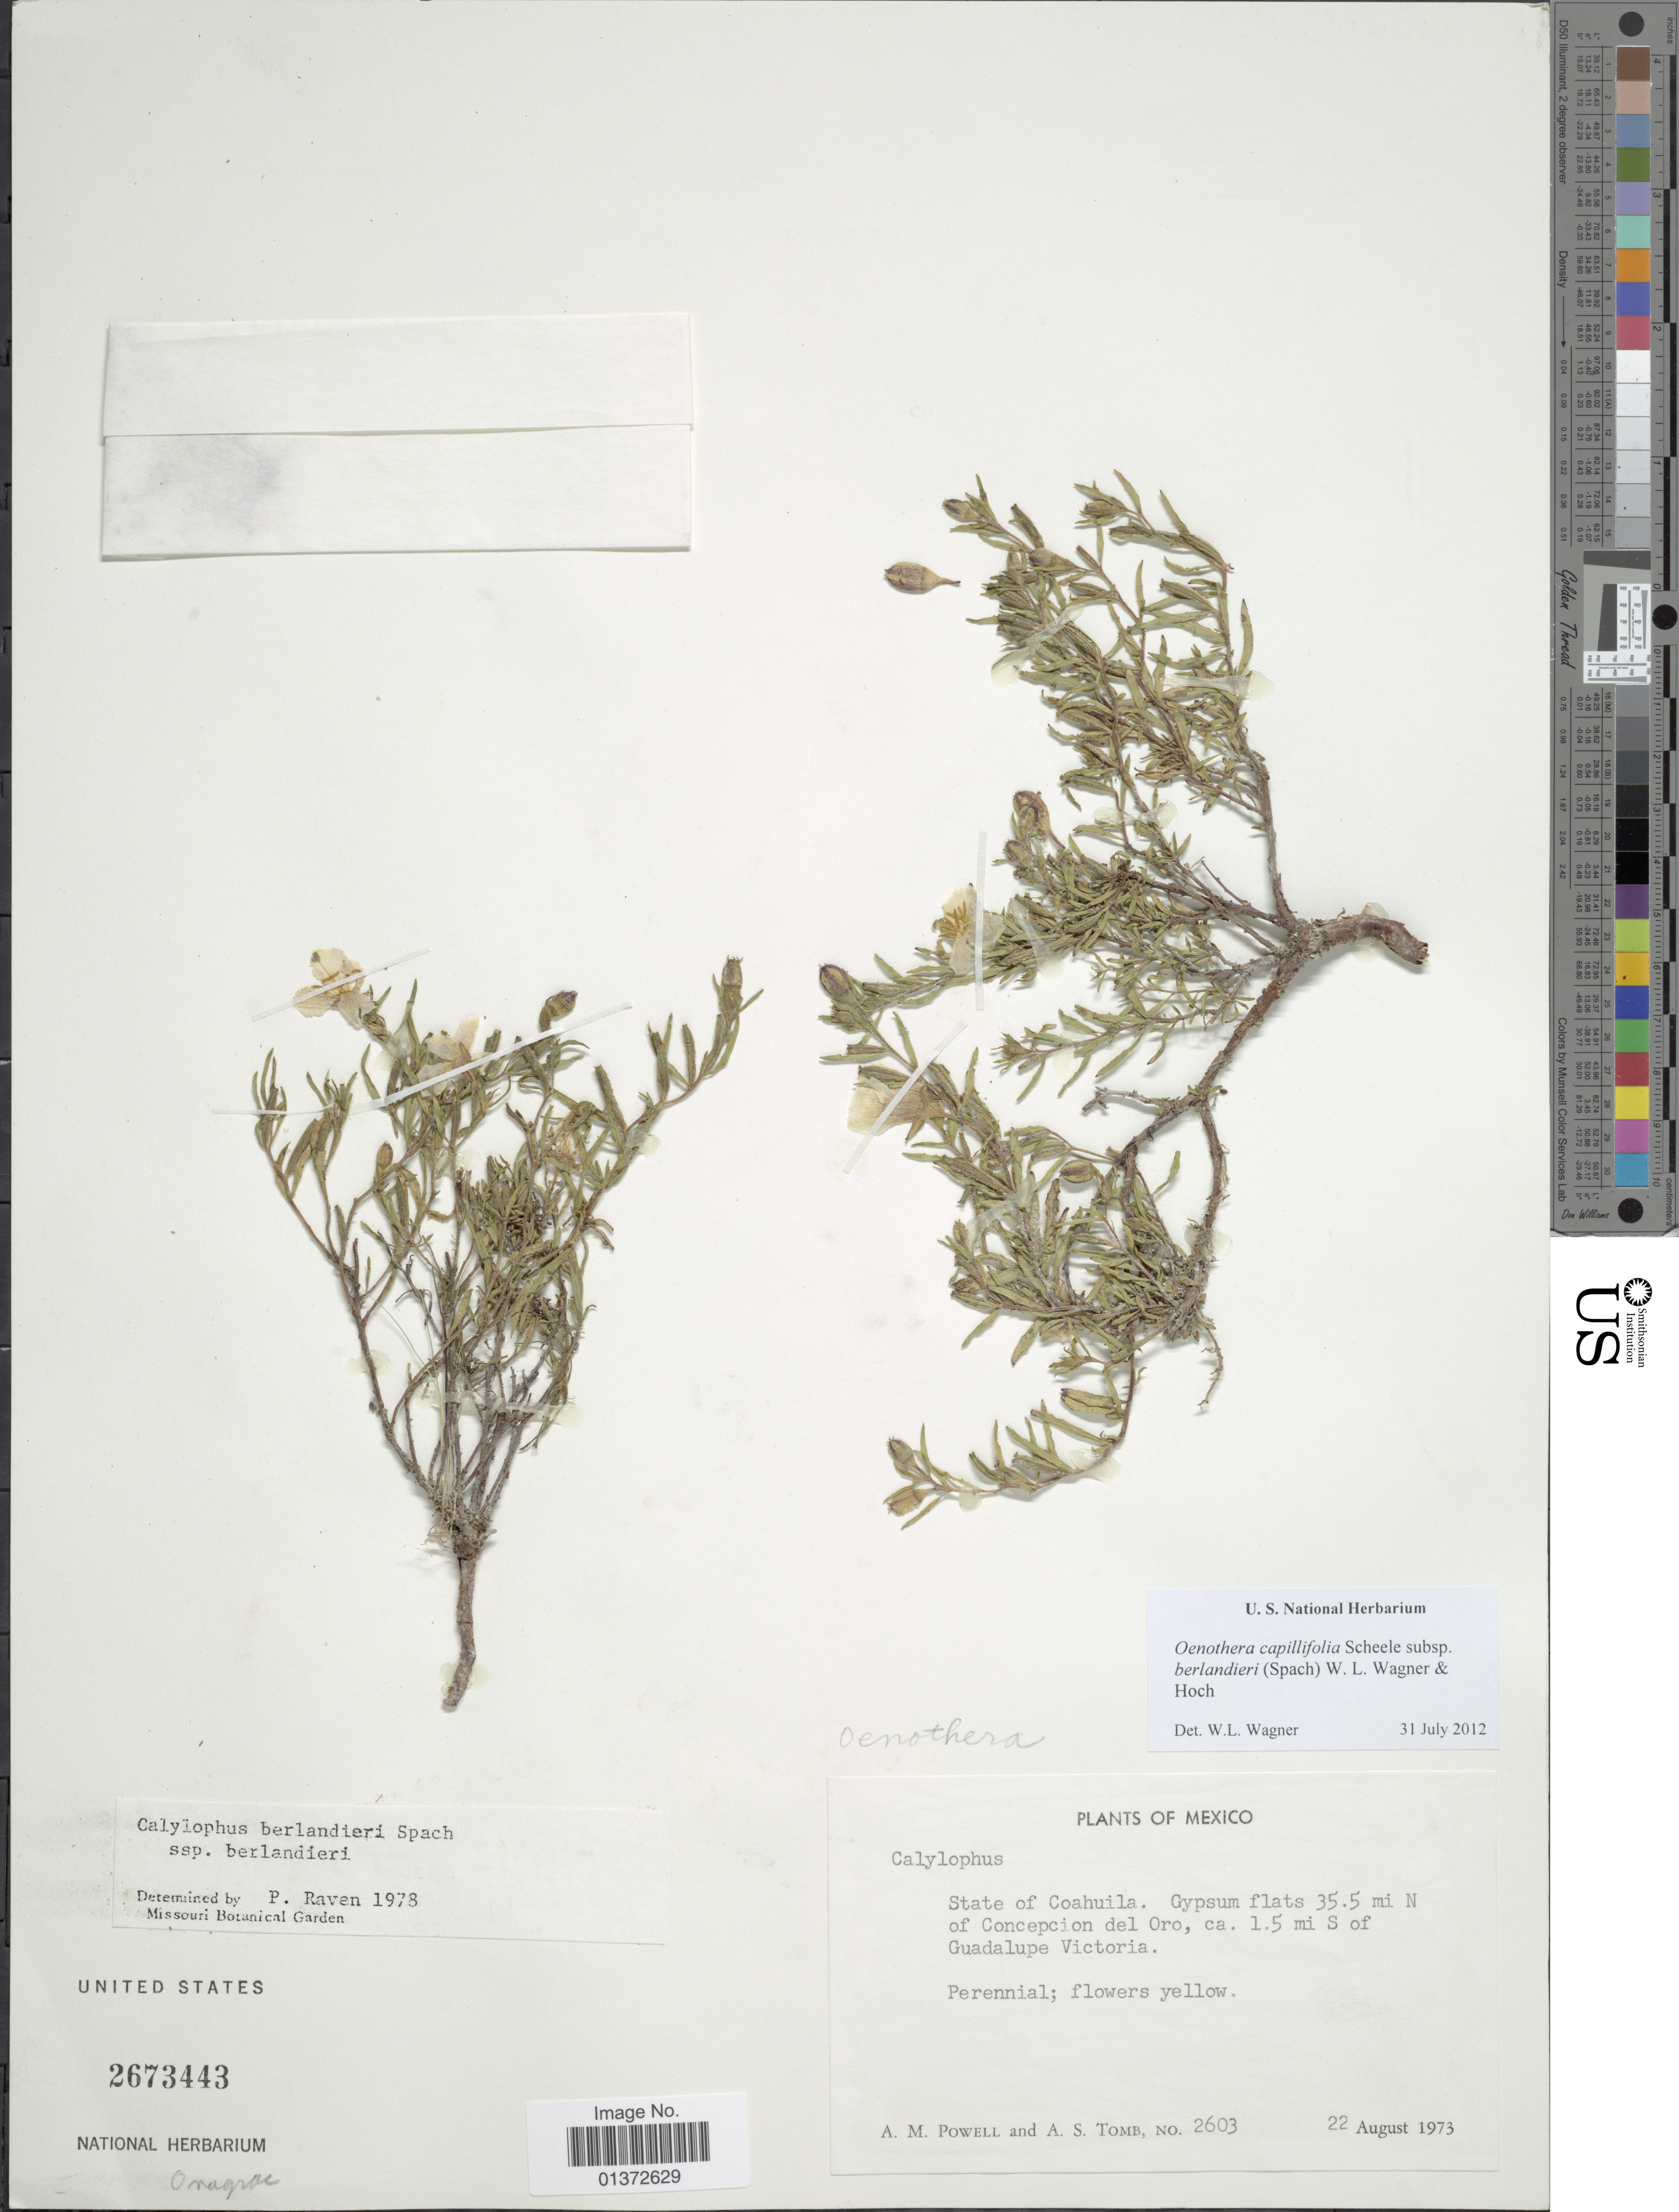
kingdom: Plantae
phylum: Tracheophyta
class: Magnoliopsida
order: Myrtales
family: Onagraceae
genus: Oenothera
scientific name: Oenothera tubicula subsp. strigulosa x O. tubicula A. Gray subsp. tubicula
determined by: Cooper, B. J.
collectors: A. M. Powell & A. Tomb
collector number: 2603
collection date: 1973-08-22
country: Mexico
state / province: Coahuila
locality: Gypsum flats 35.5 mi N of Concepcion del Oro, ca. 1.5 mi S of Guadalupe Victoria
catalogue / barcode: US 2673443